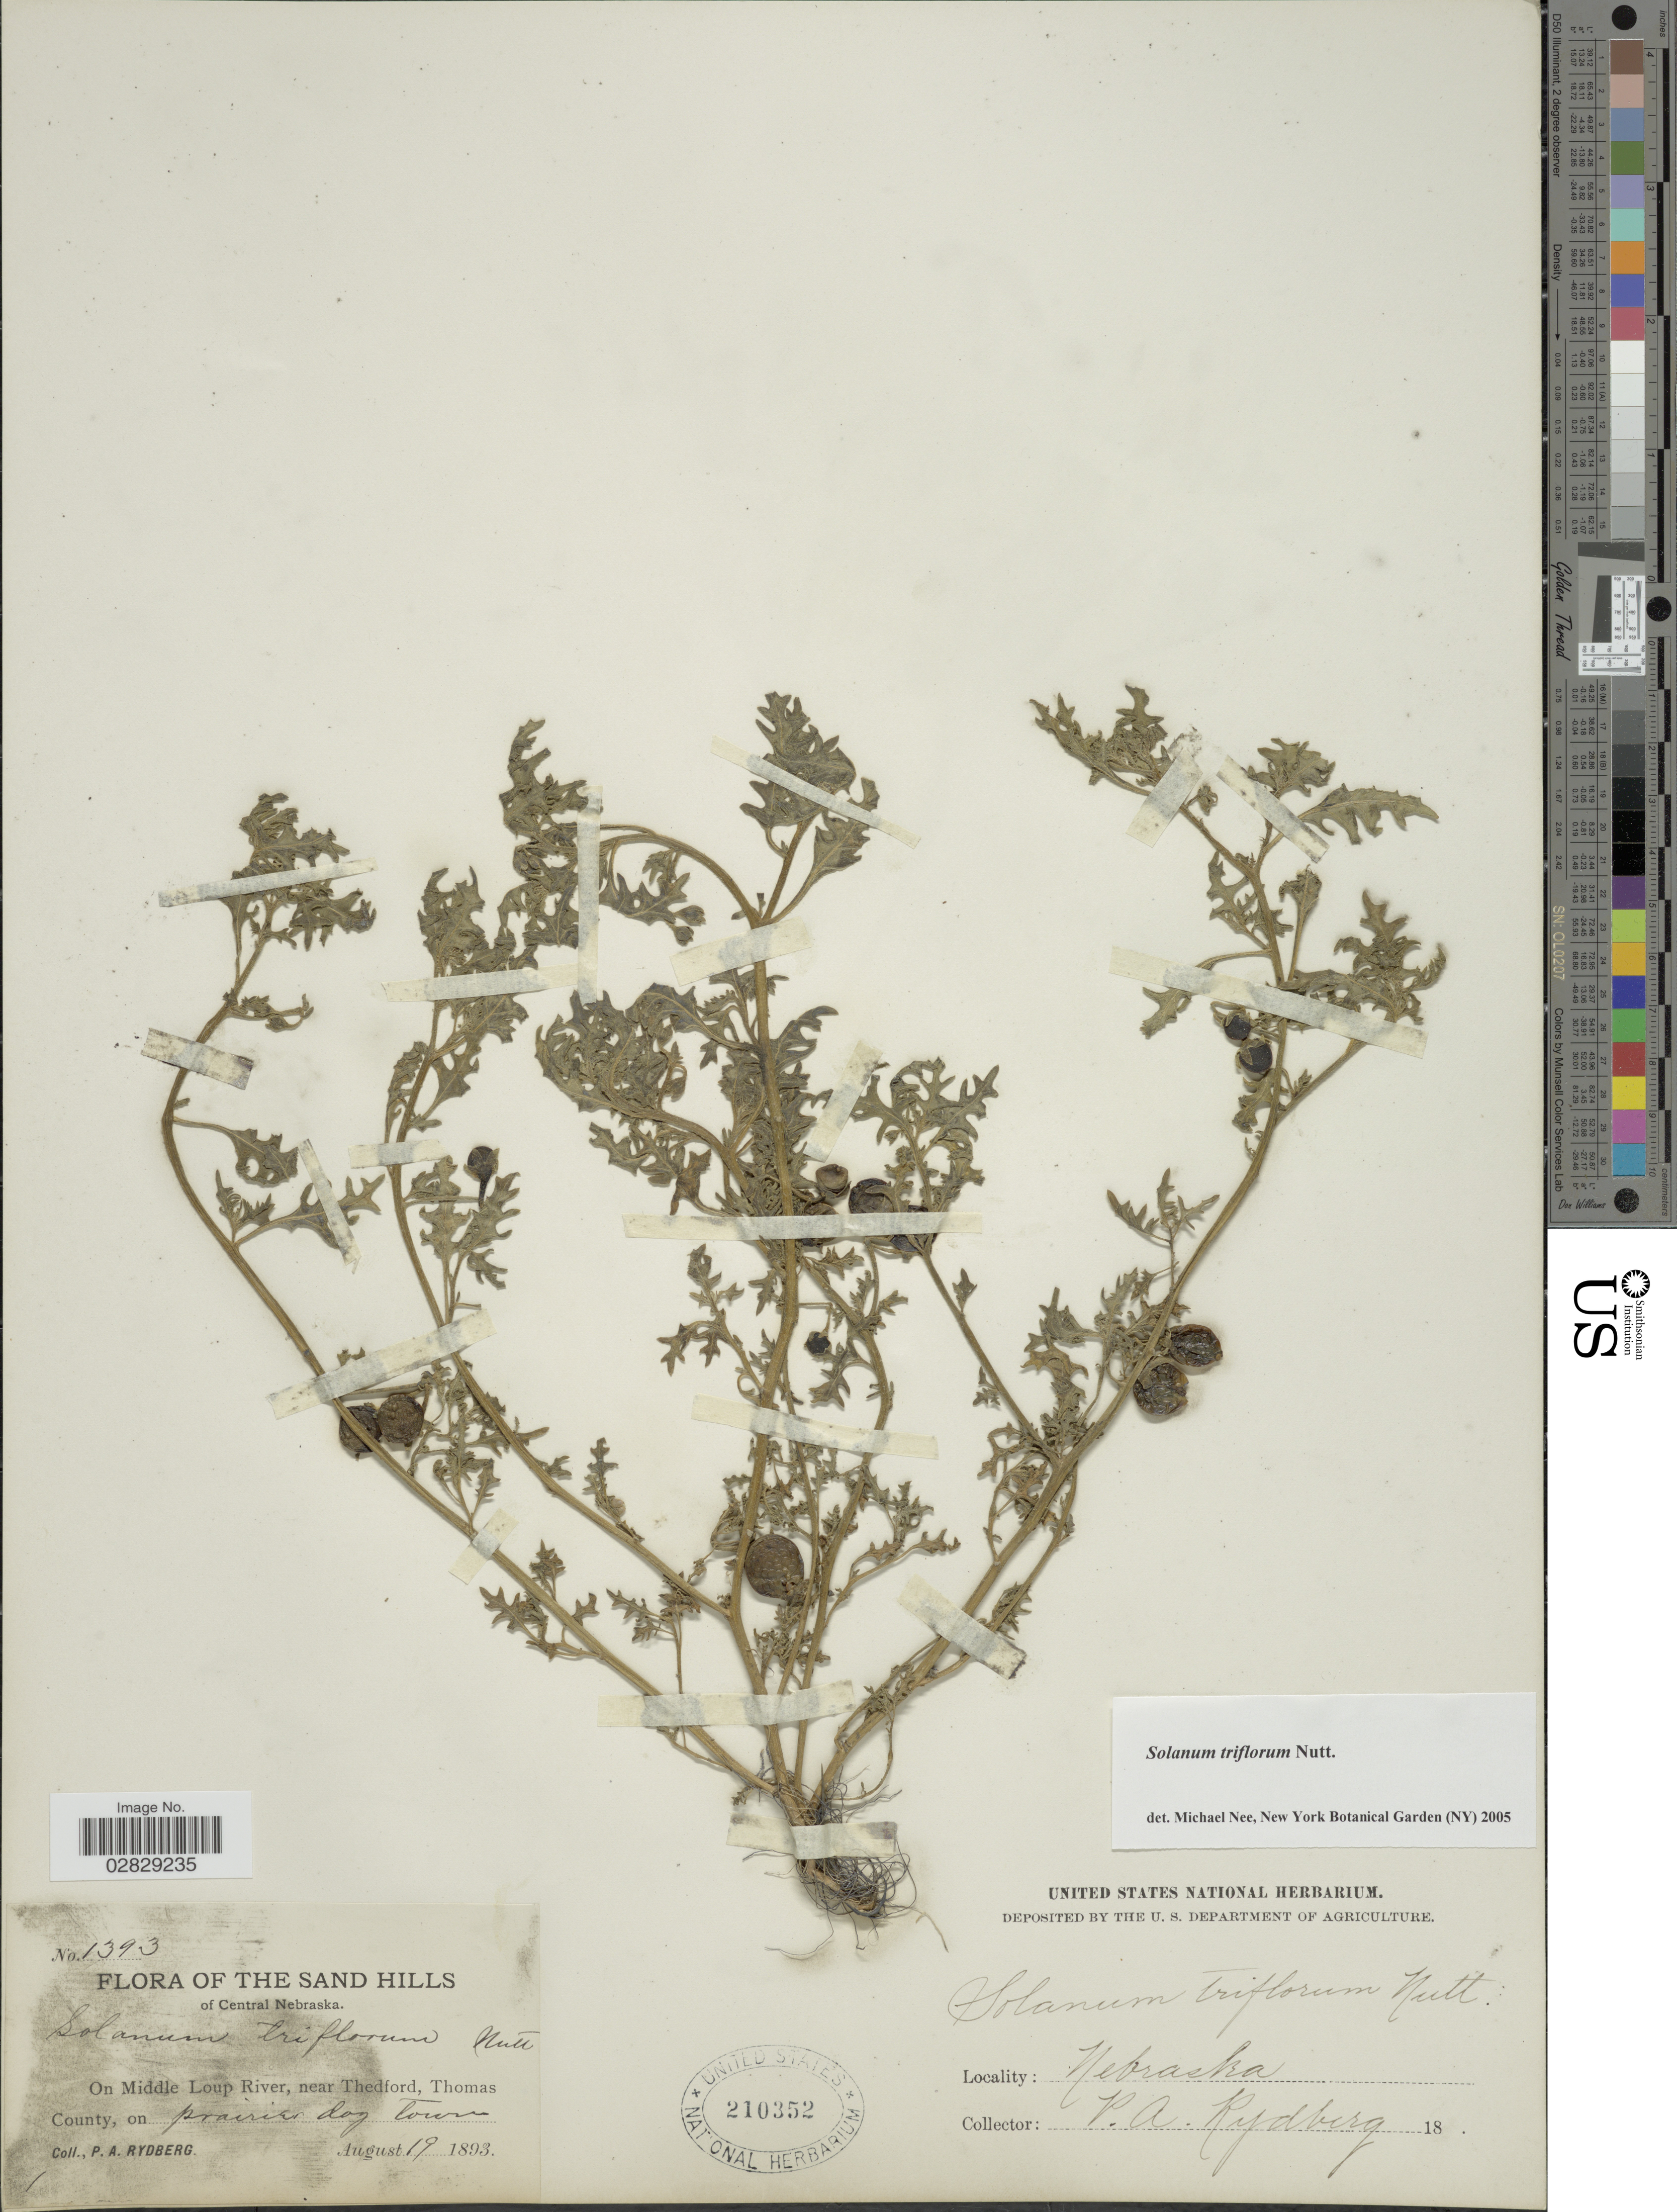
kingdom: Plantae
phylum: Tracheophyta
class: Magnoliopsida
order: Solanales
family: Solanaceae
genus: Solanum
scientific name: Solanum triflorum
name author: Nutt.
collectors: P. A. Rydberg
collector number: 1393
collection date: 1893-08-19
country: United States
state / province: Nebraska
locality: The Sand Hills of Central Nebraska. On Middle Loup River, near Thedford, Thomas County, on prairie dog Town.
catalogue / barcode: US 210352